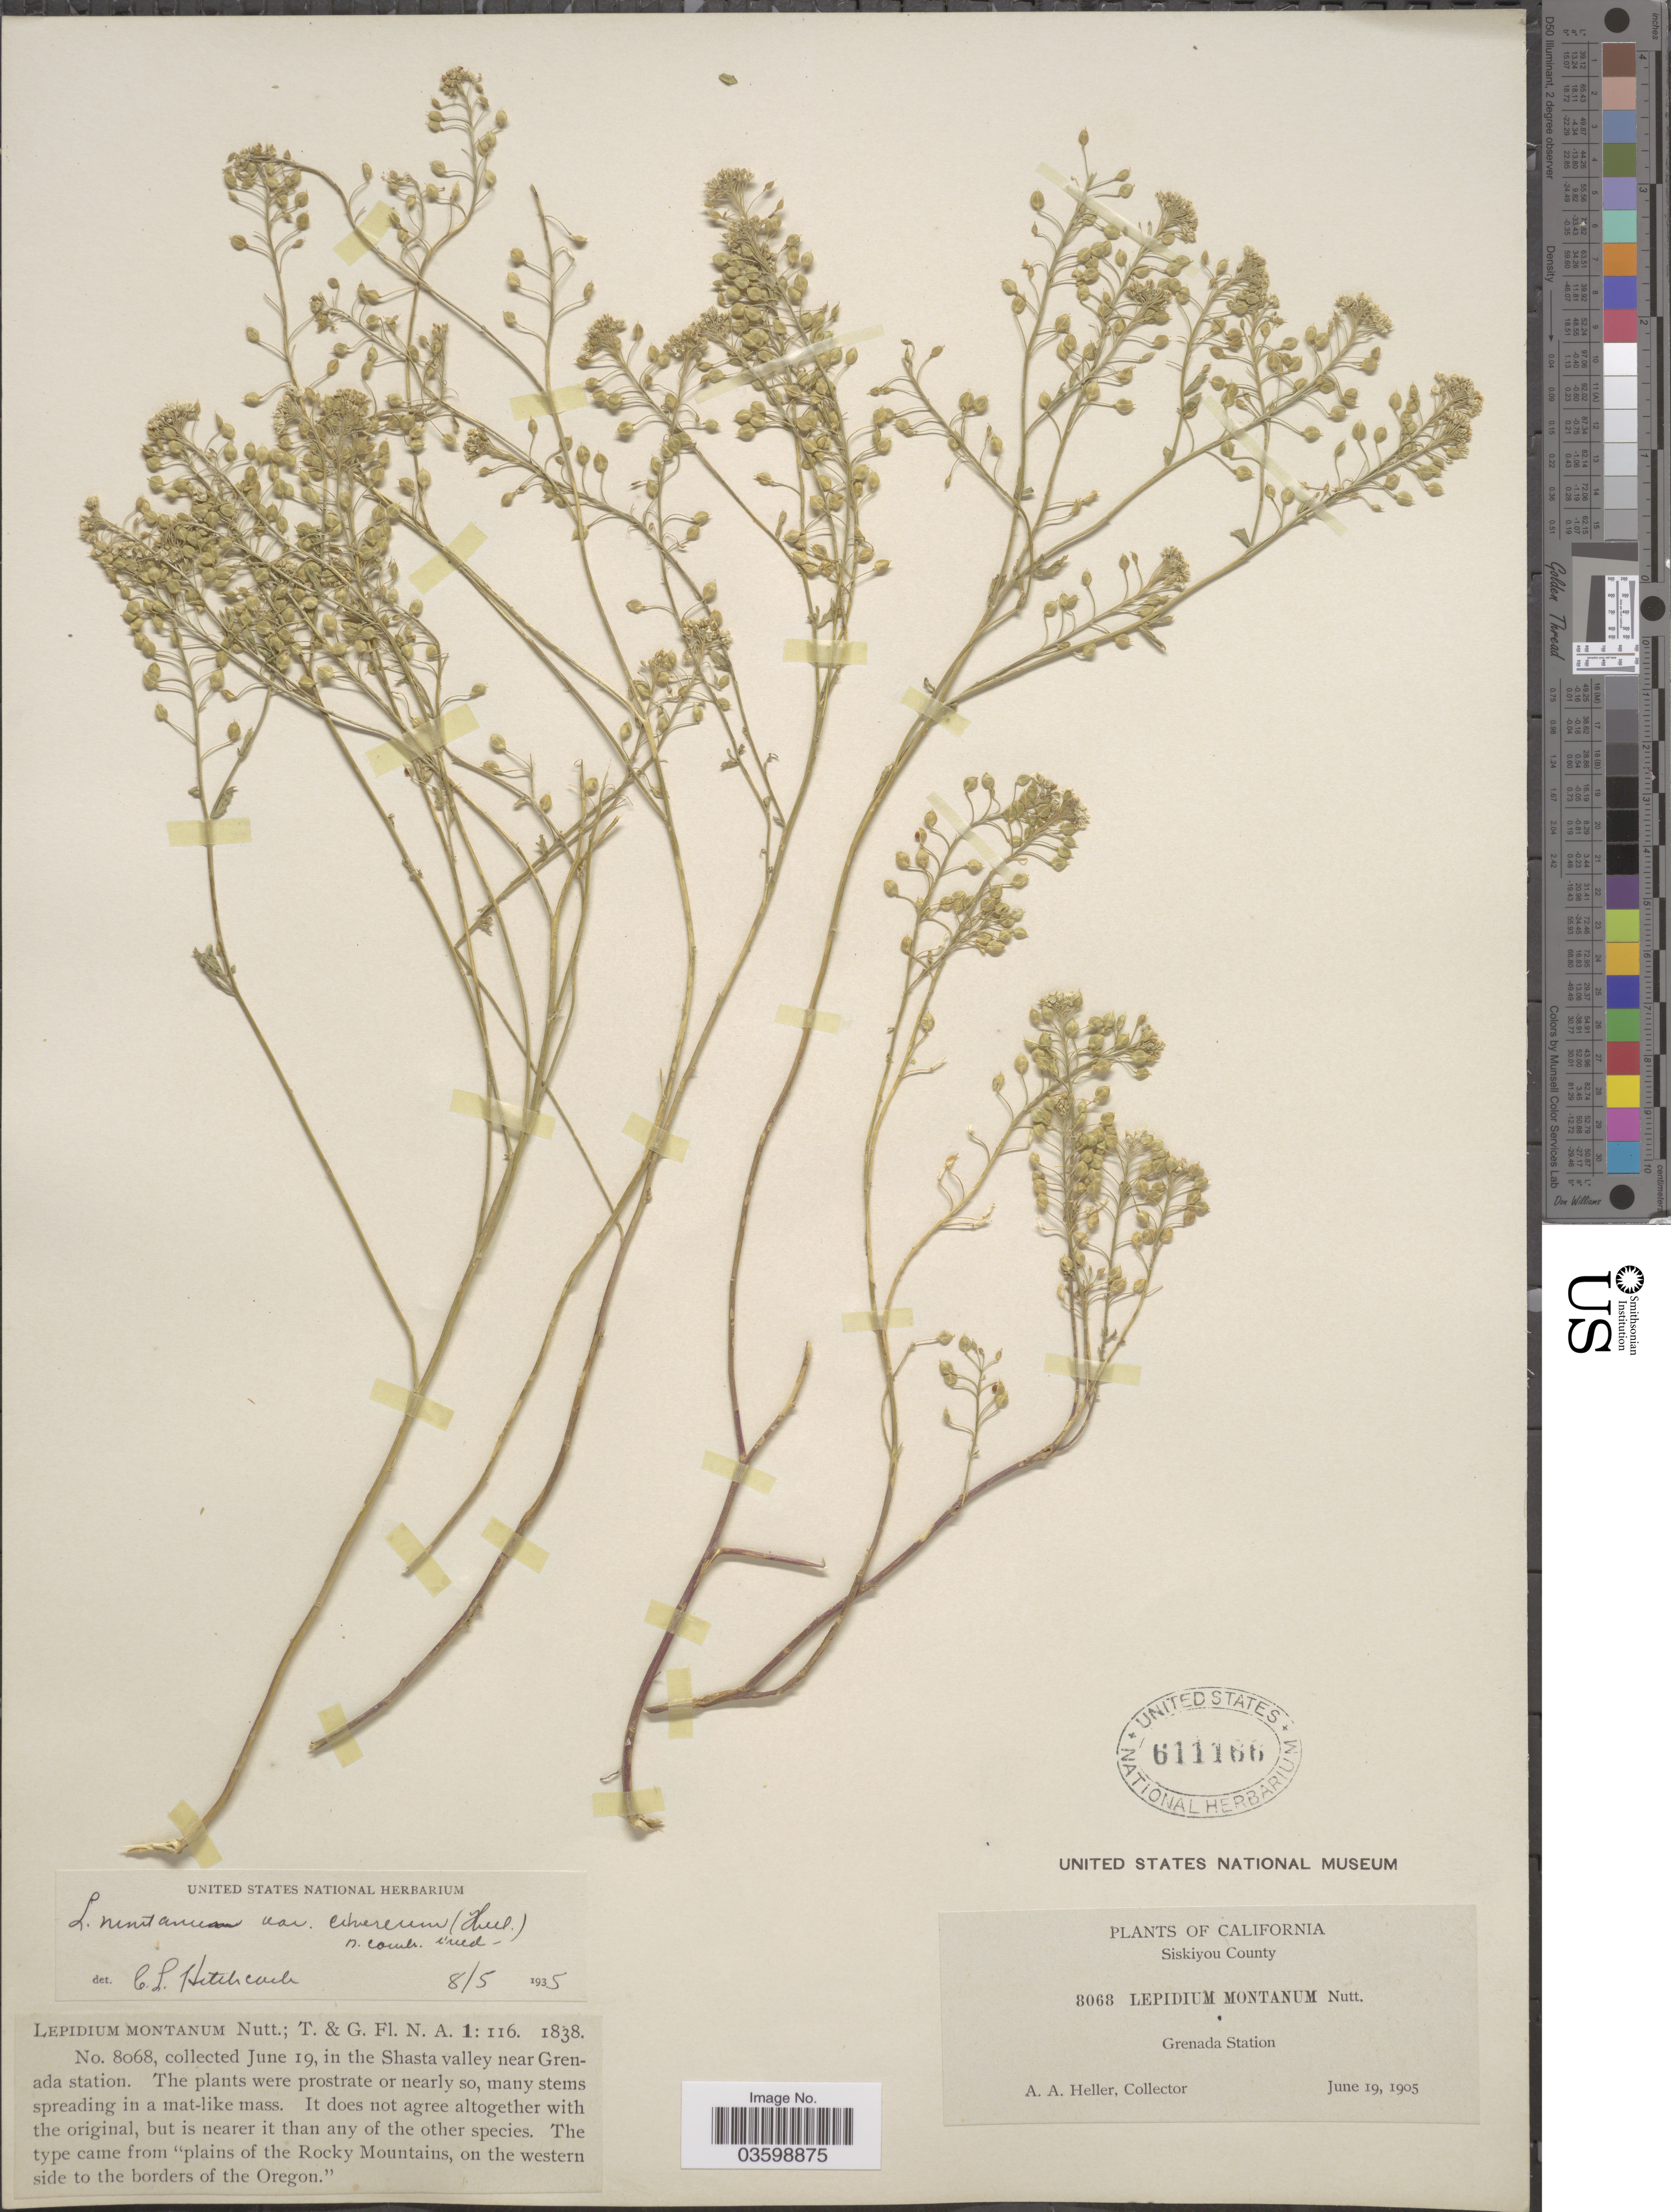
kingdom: Plantae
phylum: Tracheophyta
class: Magnoliopsida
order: Brassicales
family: Brassicaceae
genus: Lepidium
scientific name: Lepidium montanum f. cinereum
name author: C.L. Hitchc.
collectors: A. A. Heller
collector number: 8068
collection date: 1905-06-19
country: United States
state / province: California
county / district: Siskiyou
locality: In the Shasta valley near Grenada Station. Siskiyou County. Grenada Station.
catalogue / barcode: US 611166